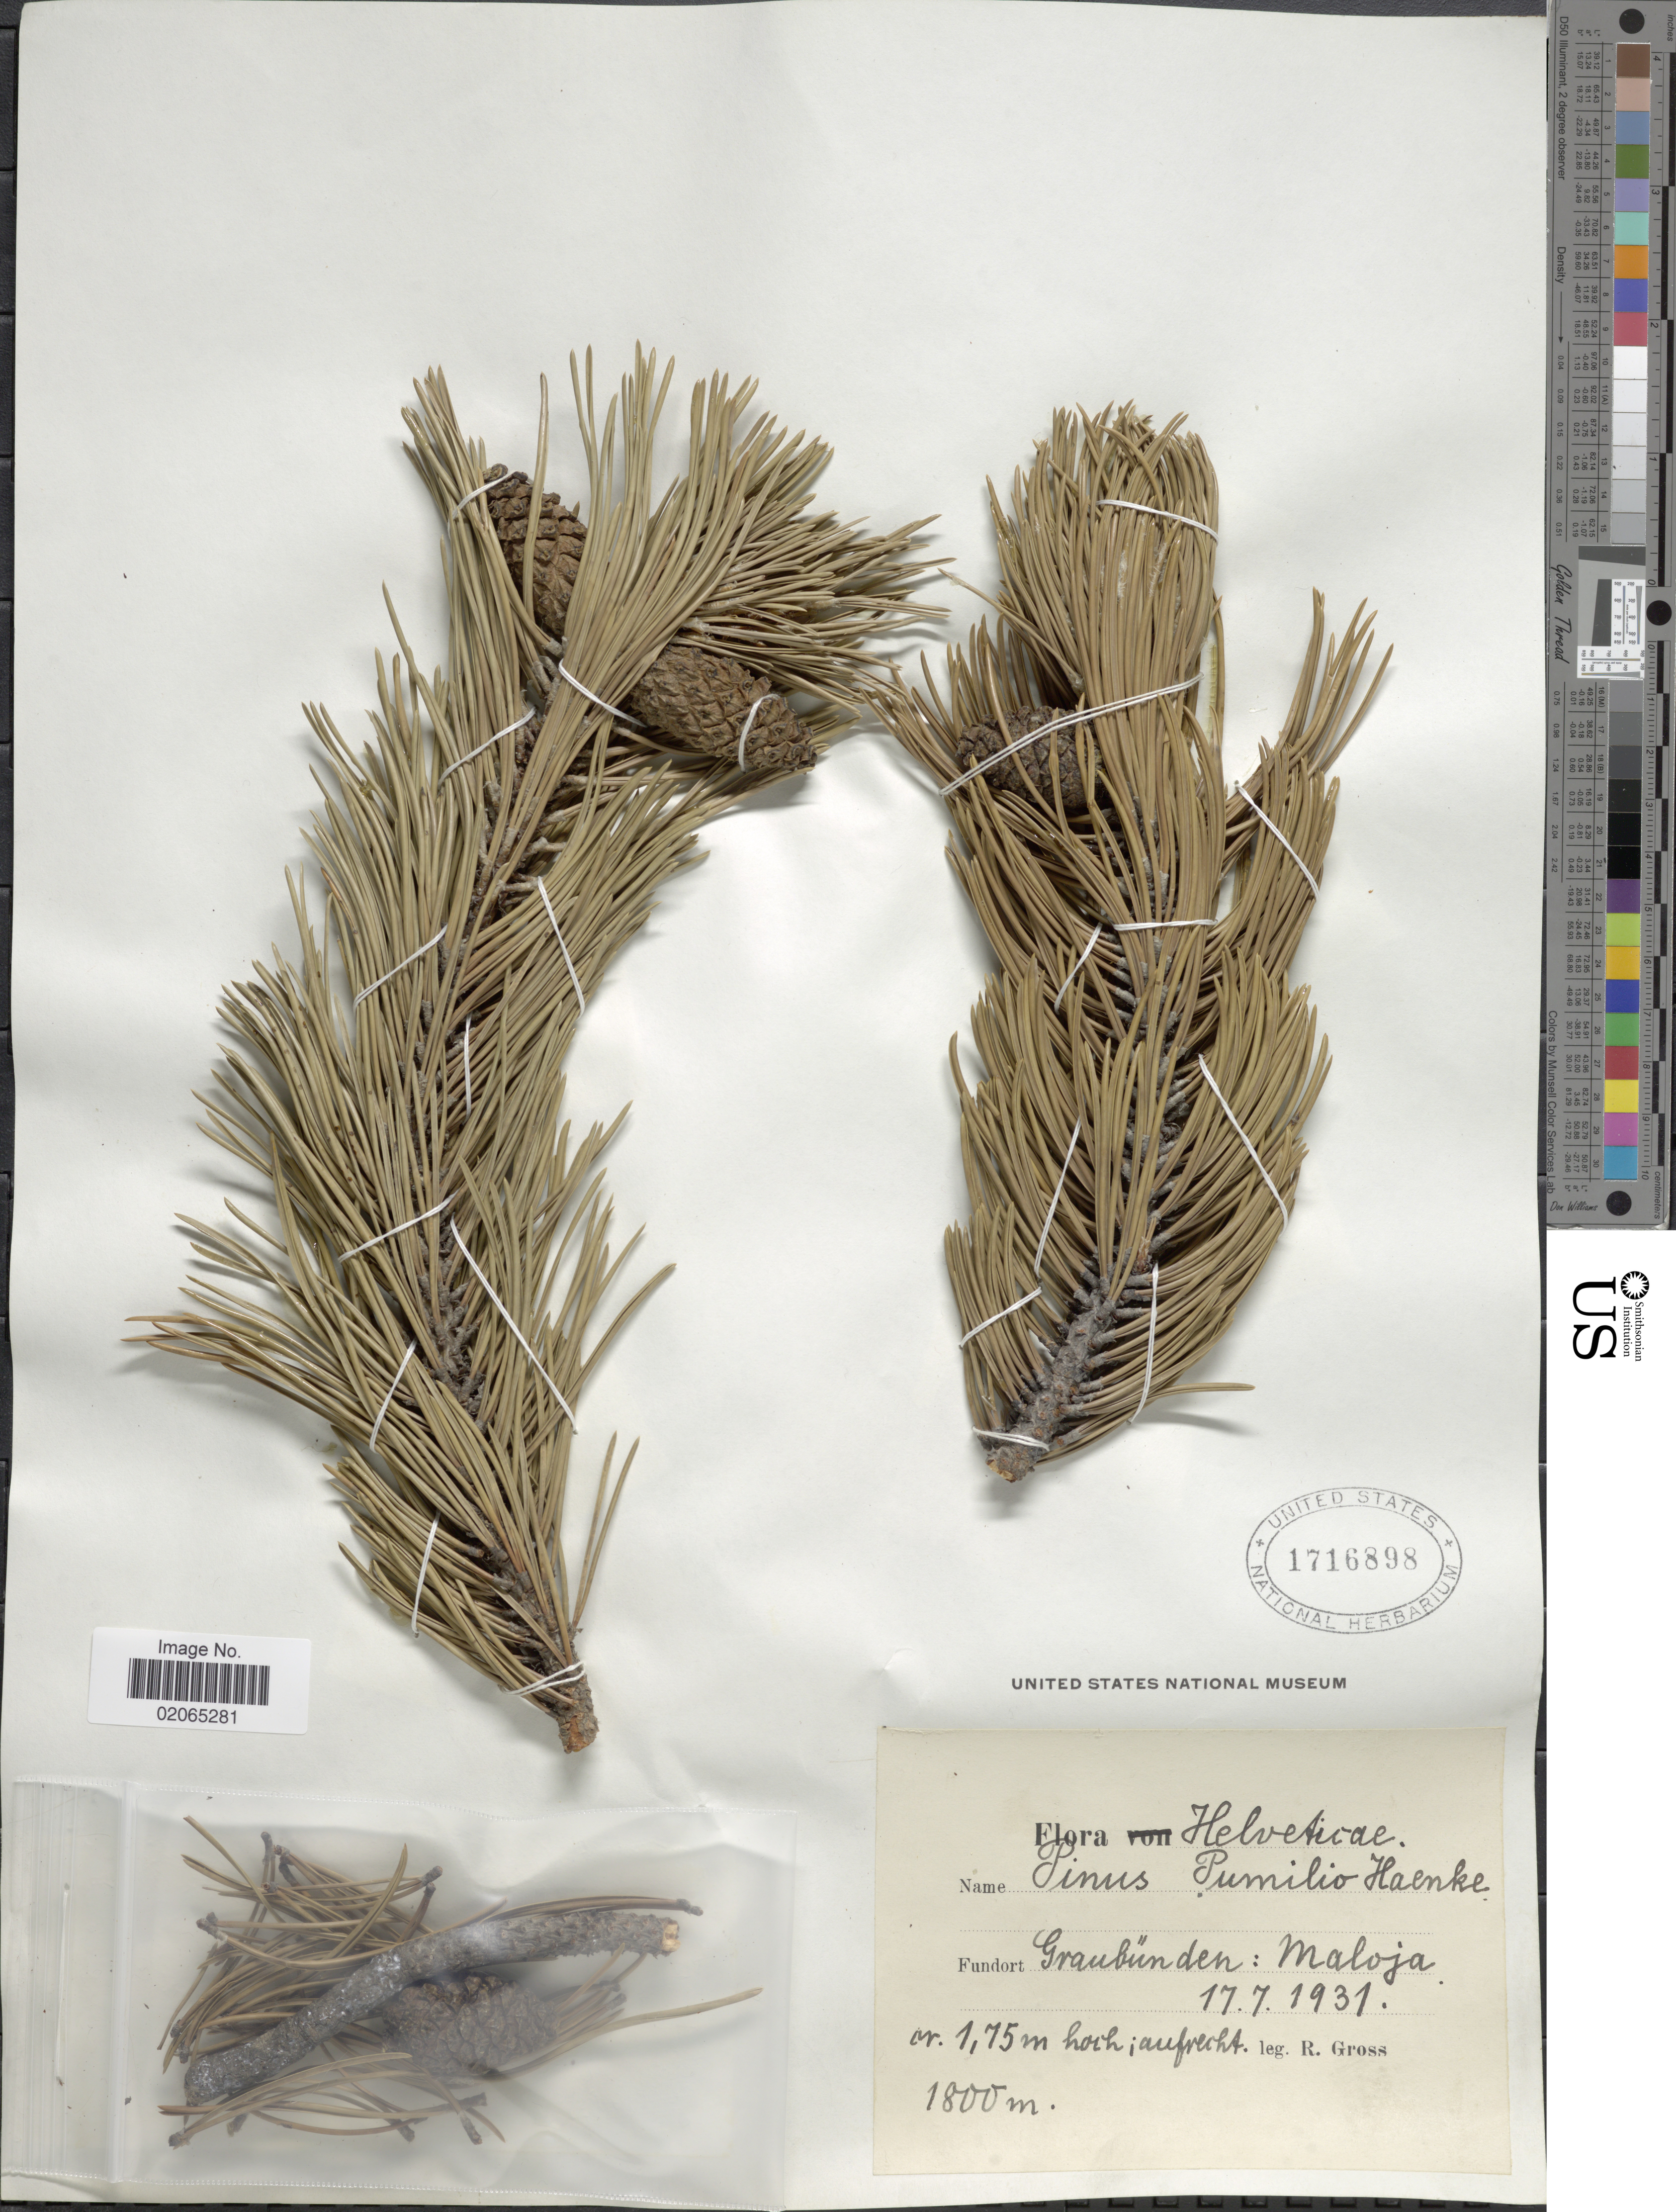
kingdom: Plantae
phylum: Tracheophyta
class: Pinopsida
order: Pinales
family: Pinaceae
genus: Pinus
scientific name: Pinus mugo var. pumilio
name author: (Haenke) Zenari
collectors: R. Gross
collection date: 1931-07-17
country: Switzerland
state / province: Graubunden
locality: Helveticae. Graubünden: Maloja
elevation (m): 1800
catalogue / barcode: US 1716898